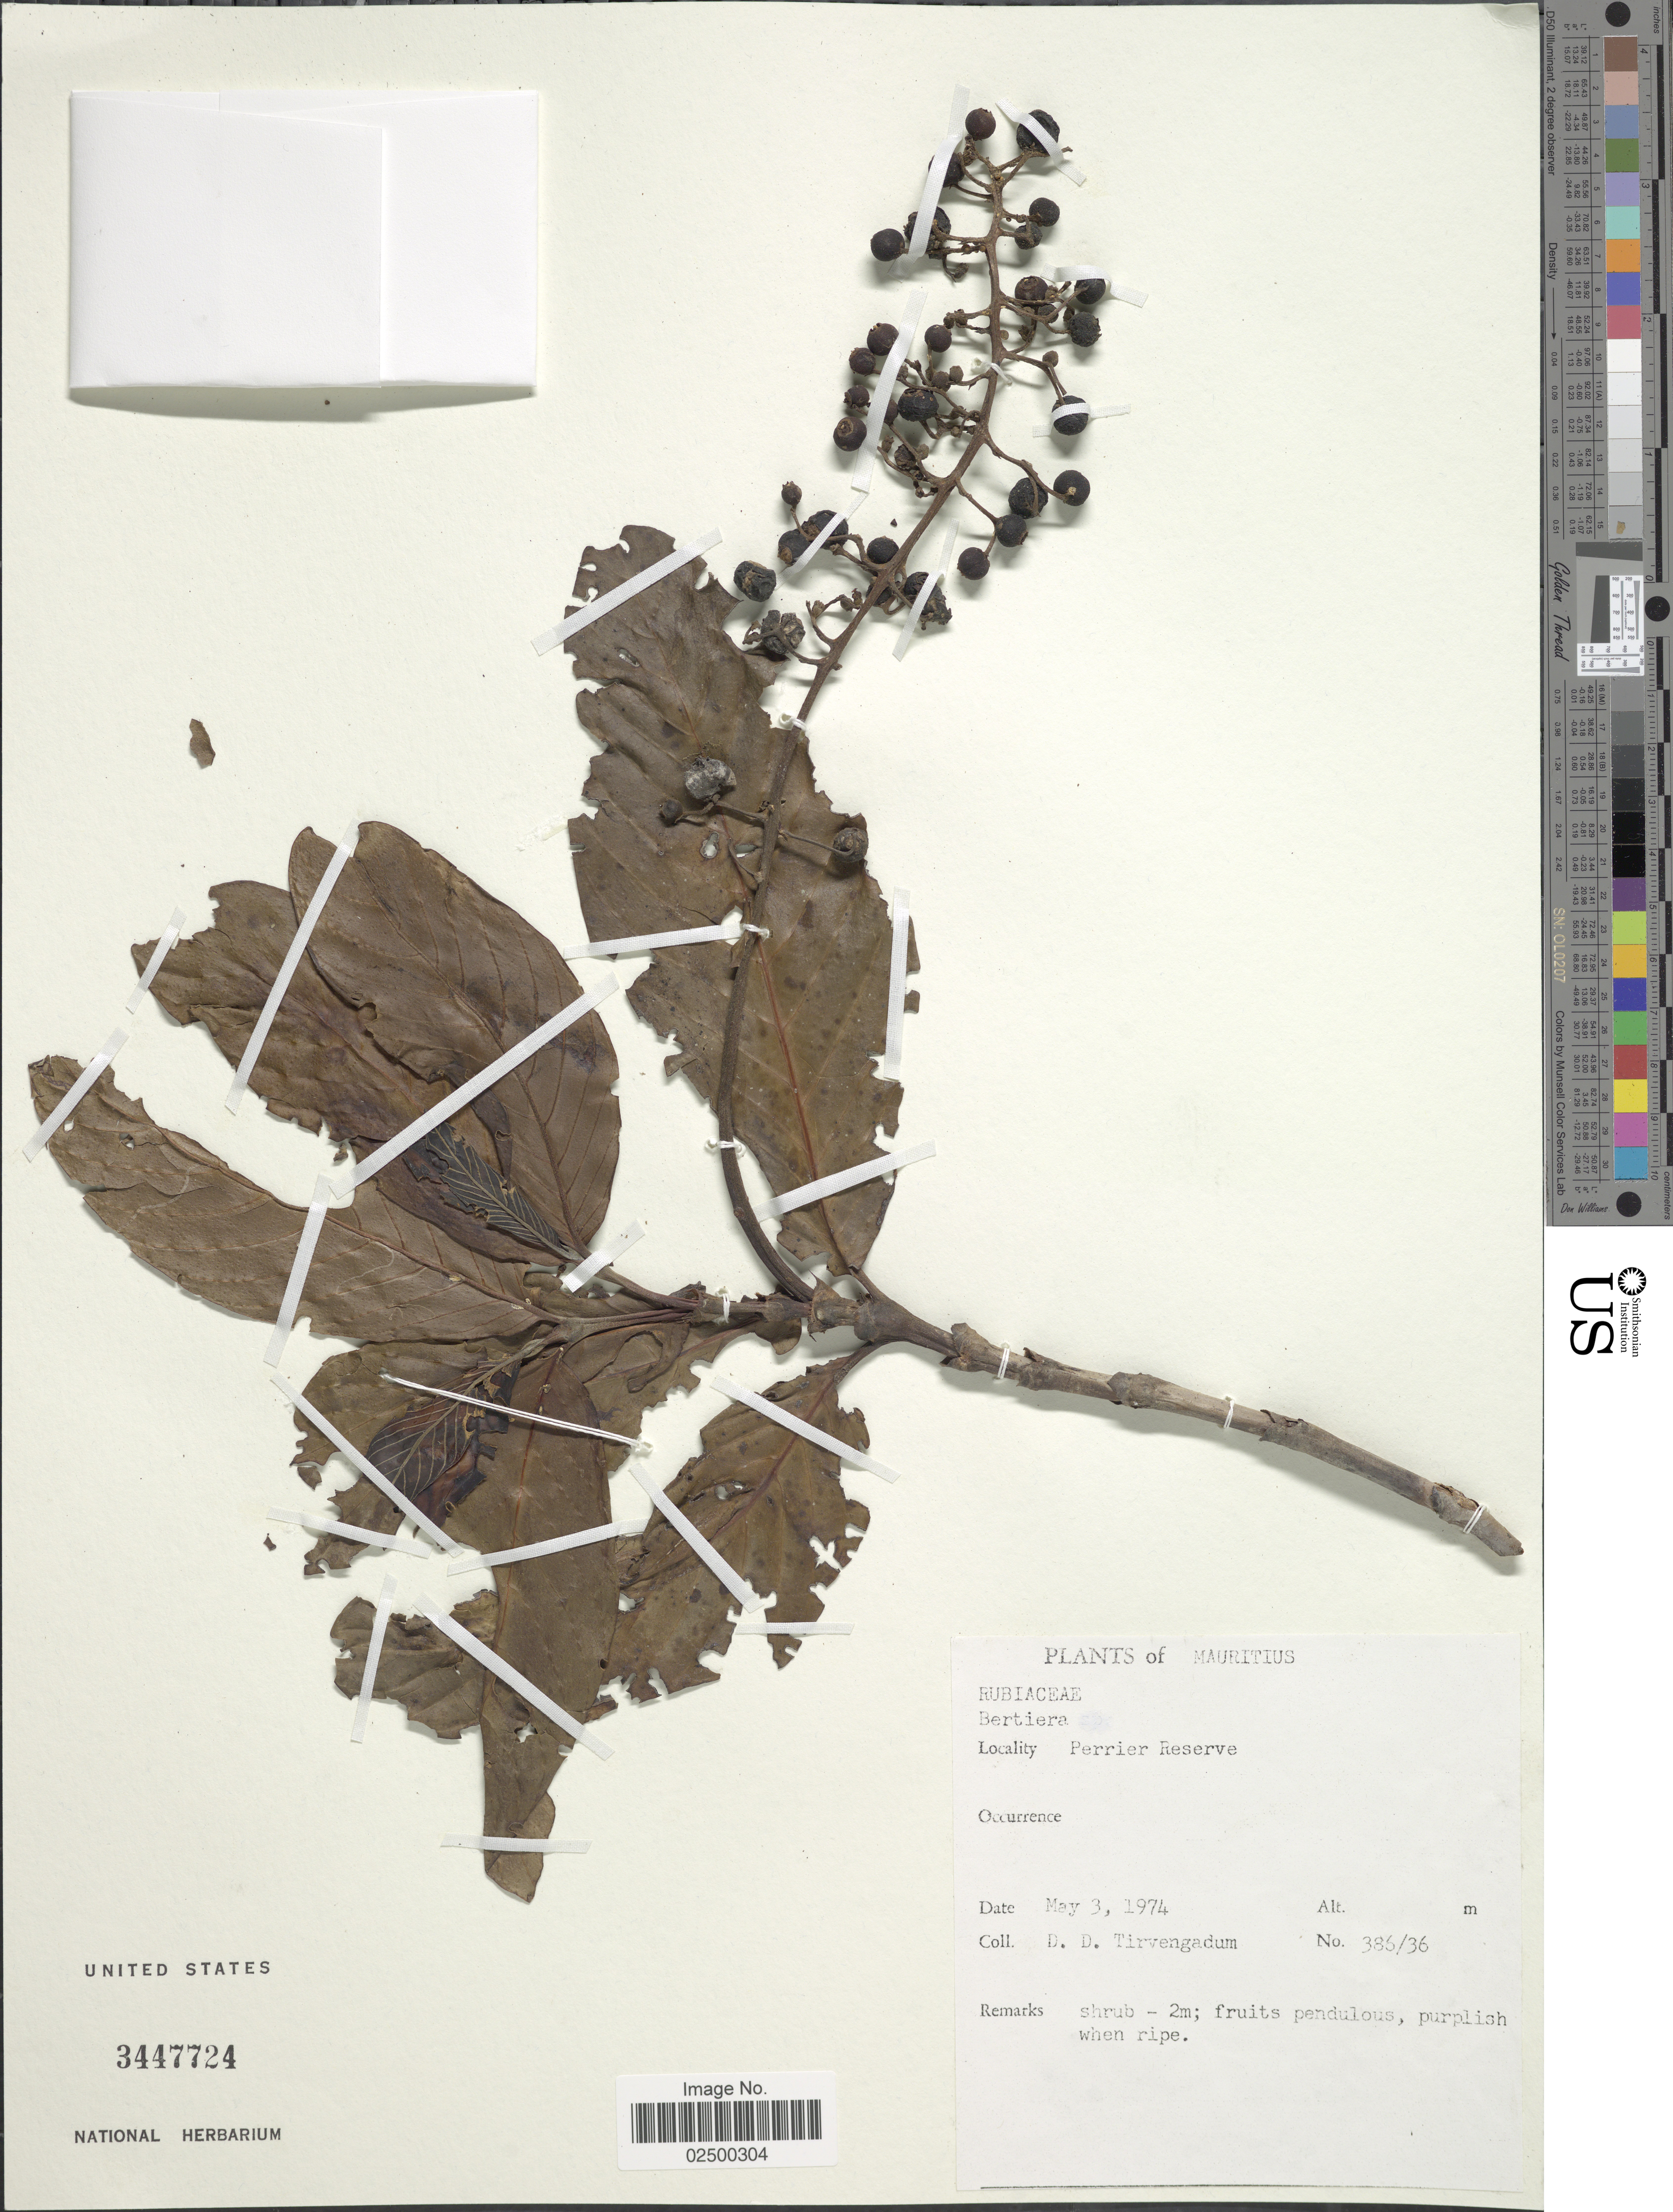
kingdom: Plantae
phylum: Tracheophyta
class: Magnoliopsida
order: Gentianales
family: Rubiaceae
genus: Bertiera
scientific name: Bertiera sp.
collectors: D. Tirvengadum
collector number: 386/36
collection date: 1974-05-03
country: Mauritius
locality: Perrier Reserve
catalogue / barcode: US 3447724